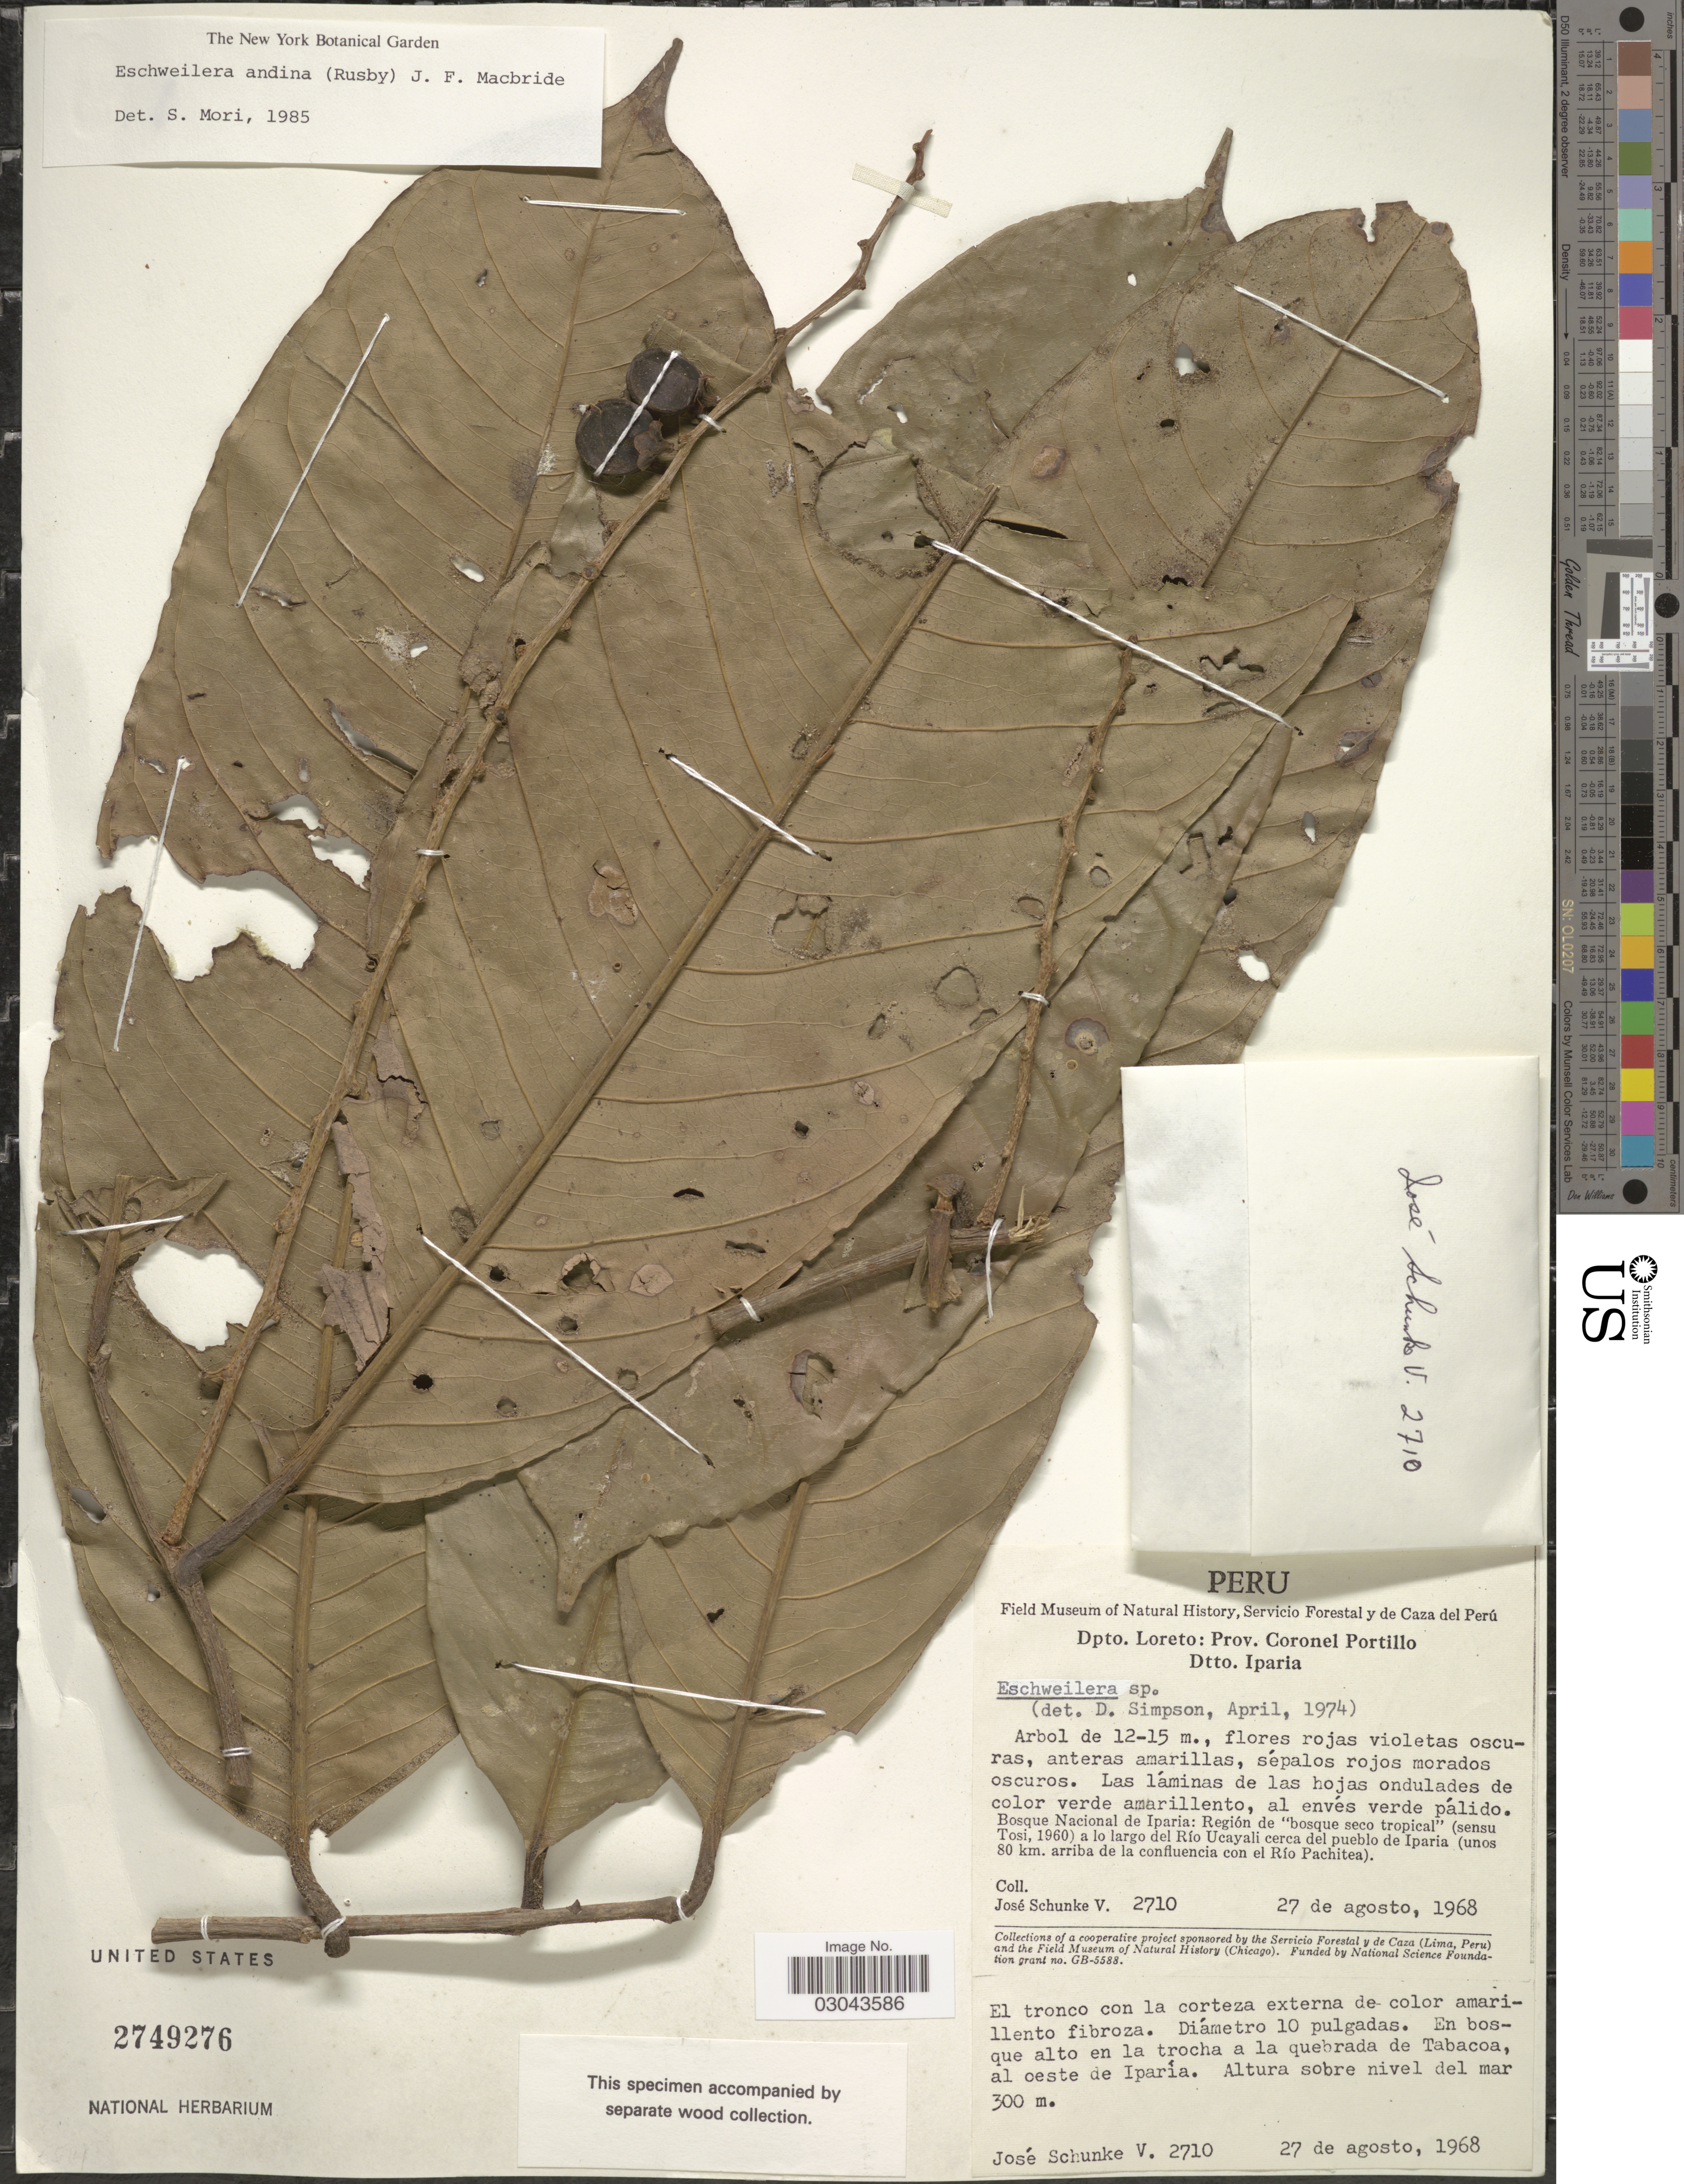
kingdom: Plantae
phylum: Tracheophyta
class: Magnoliopsida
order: Ericales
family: Lecythidaceae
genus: Eschweilera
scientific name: Eschweilera andina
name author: (Rusby) J.F. Macbr.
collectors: J. Schunke Vigo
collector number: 2710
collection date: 1968-08-27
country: Peru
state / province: Loreto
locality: Dpto. Loreto: Prov. Coronel Portillo, Dtto. Iparia, Bosque Nacional de Iparia: Región de "bosque seco tropical" (sensu Tosi, 1960) a lo largo del Río Ucayali cerca del pueblo de Iparia (unos 80 km. arriba de la confluencia con el Río Pachitea). En bosque alto en la trocha a la quebrada de Tabacoa, al oeste de Iparía.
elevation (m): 300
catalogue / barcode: US 2749276